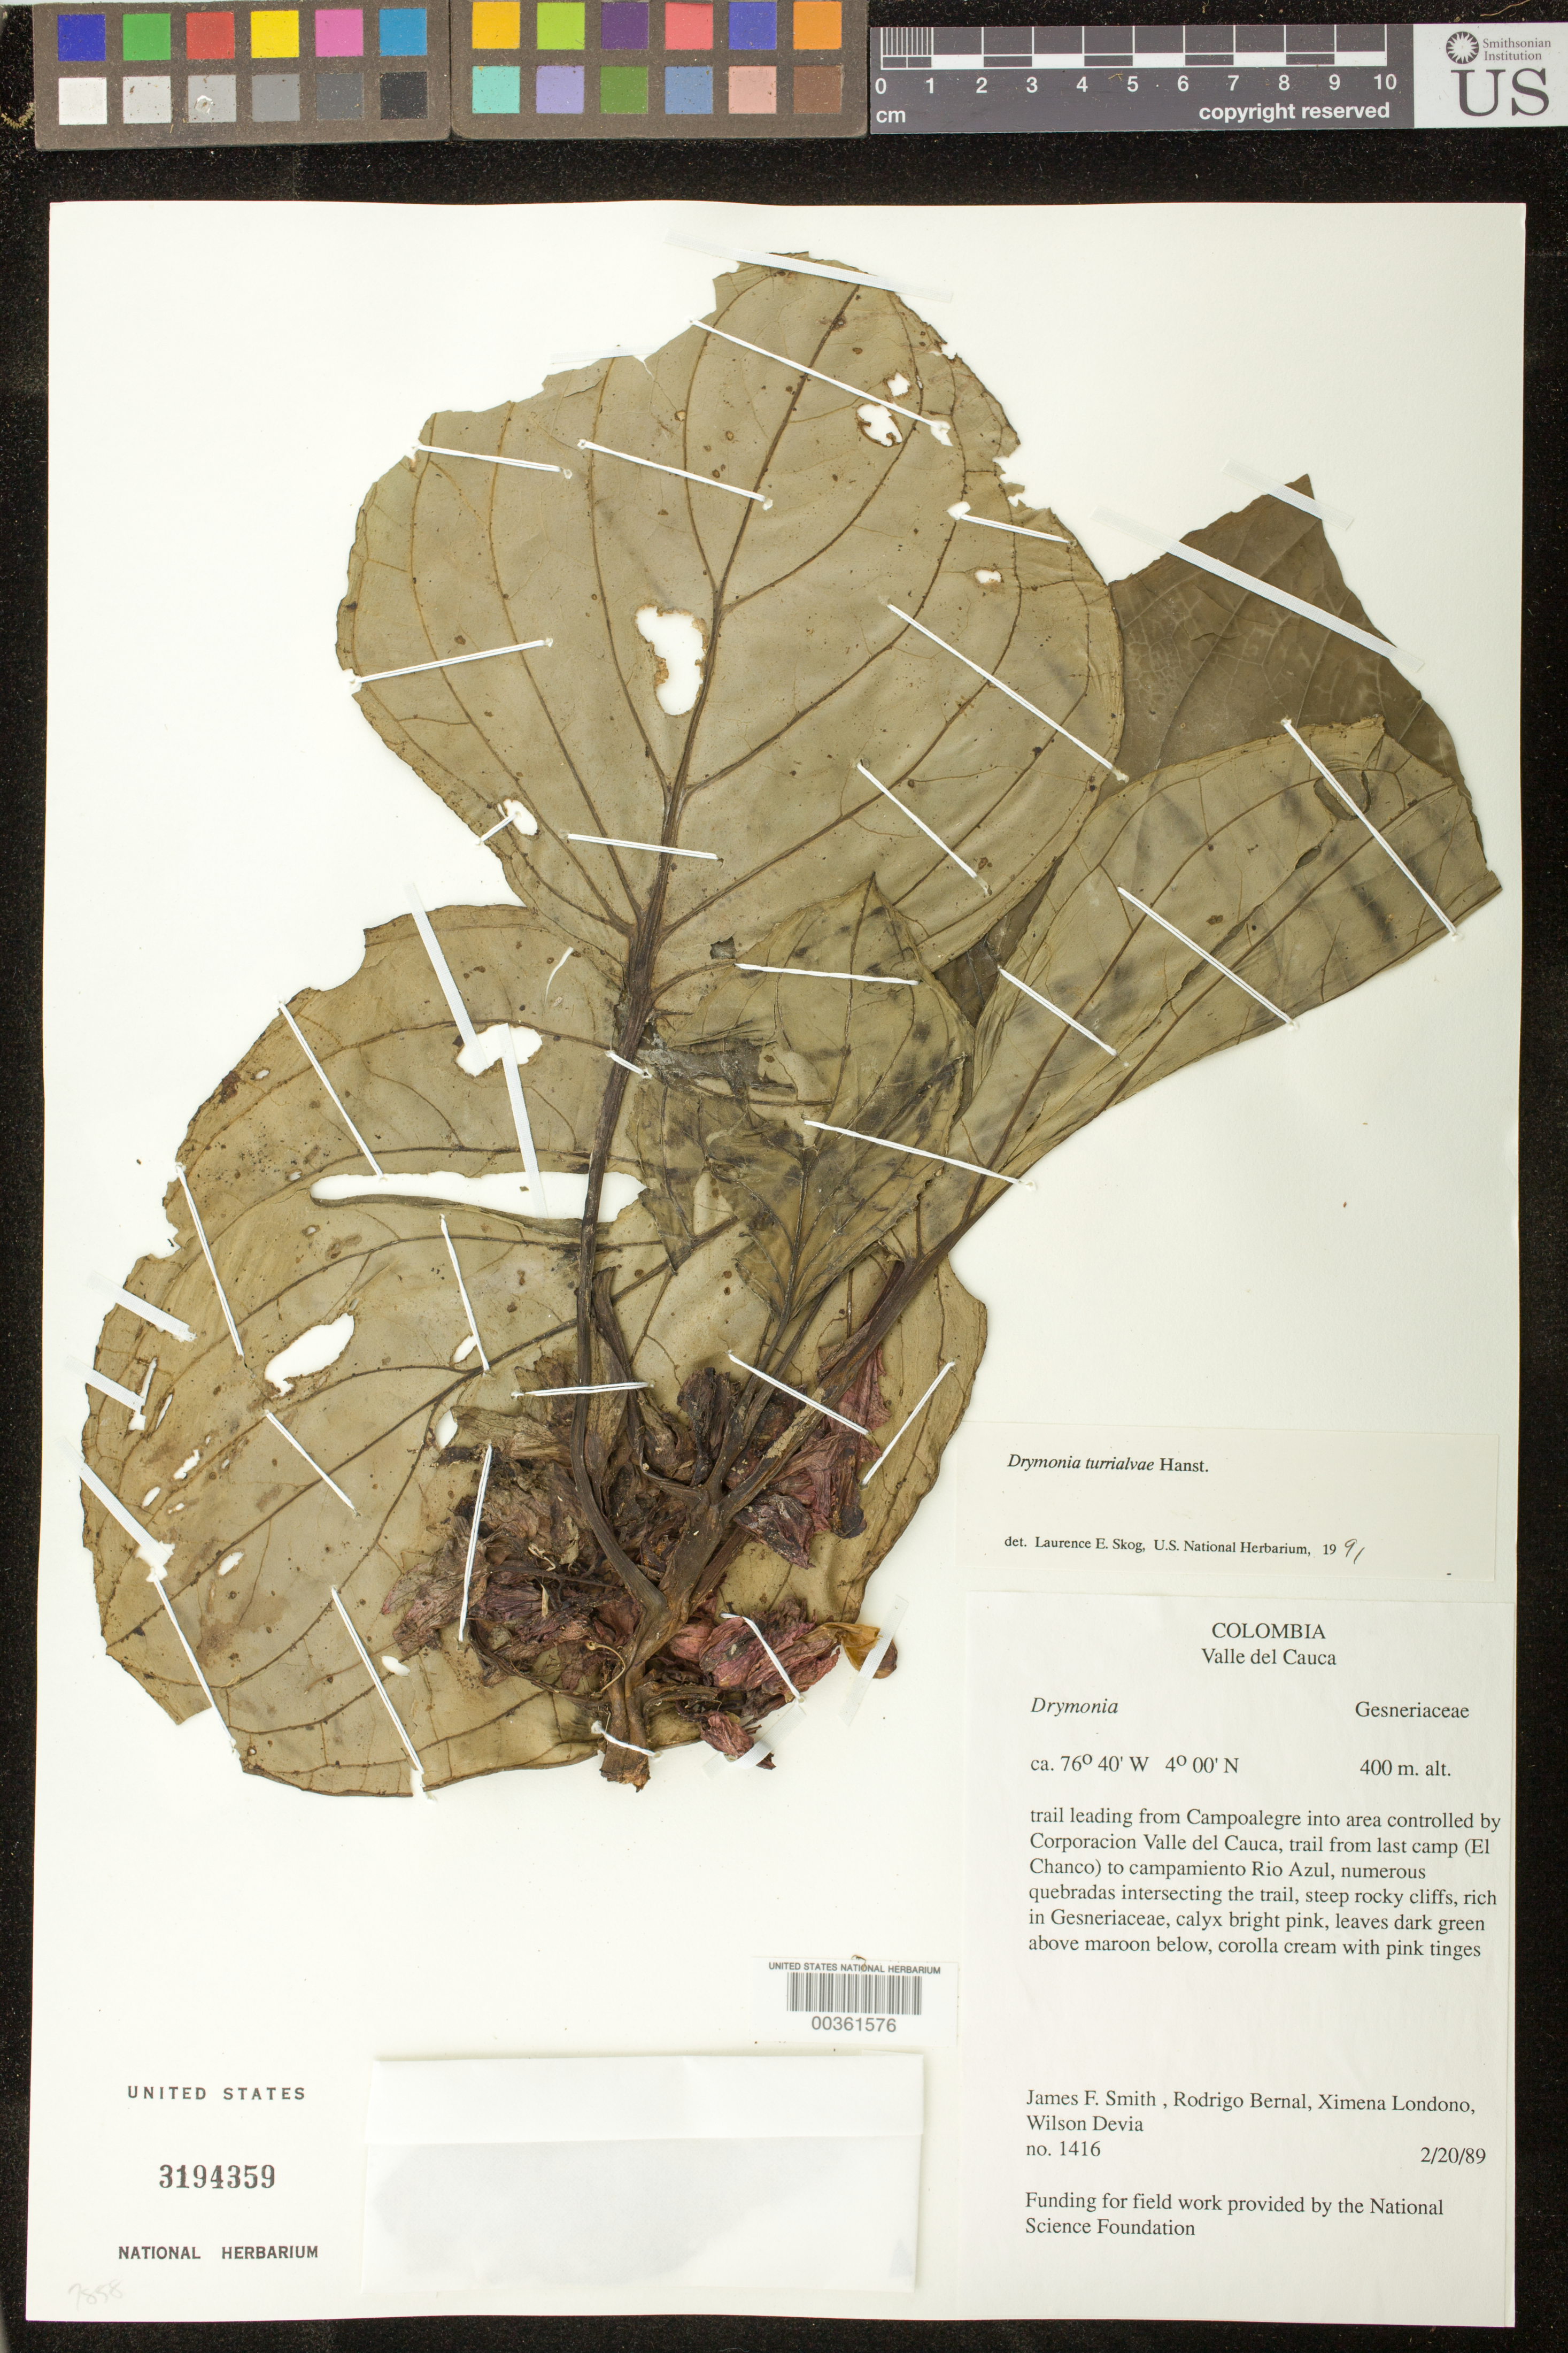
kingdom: Plantae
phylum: Tracheophyta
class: Magnoliopsida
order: Lamiales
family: Gesneriaceae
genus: Drymonia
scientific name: Drymonia turrialvae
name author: Hanst.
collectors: J. Smith, R. Bernal, X. Londoño & W. Devia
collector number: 1416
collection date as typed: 20 Feb 1989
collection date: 1989-02-20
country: Colombia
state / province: Valle del Cauca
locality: Trail leading from Campoalegre into area controlled by Corporacion Valle del Cauca, trail fromlast camp to Campamiento Rio Azul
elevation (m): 400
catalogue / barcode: US 3194359